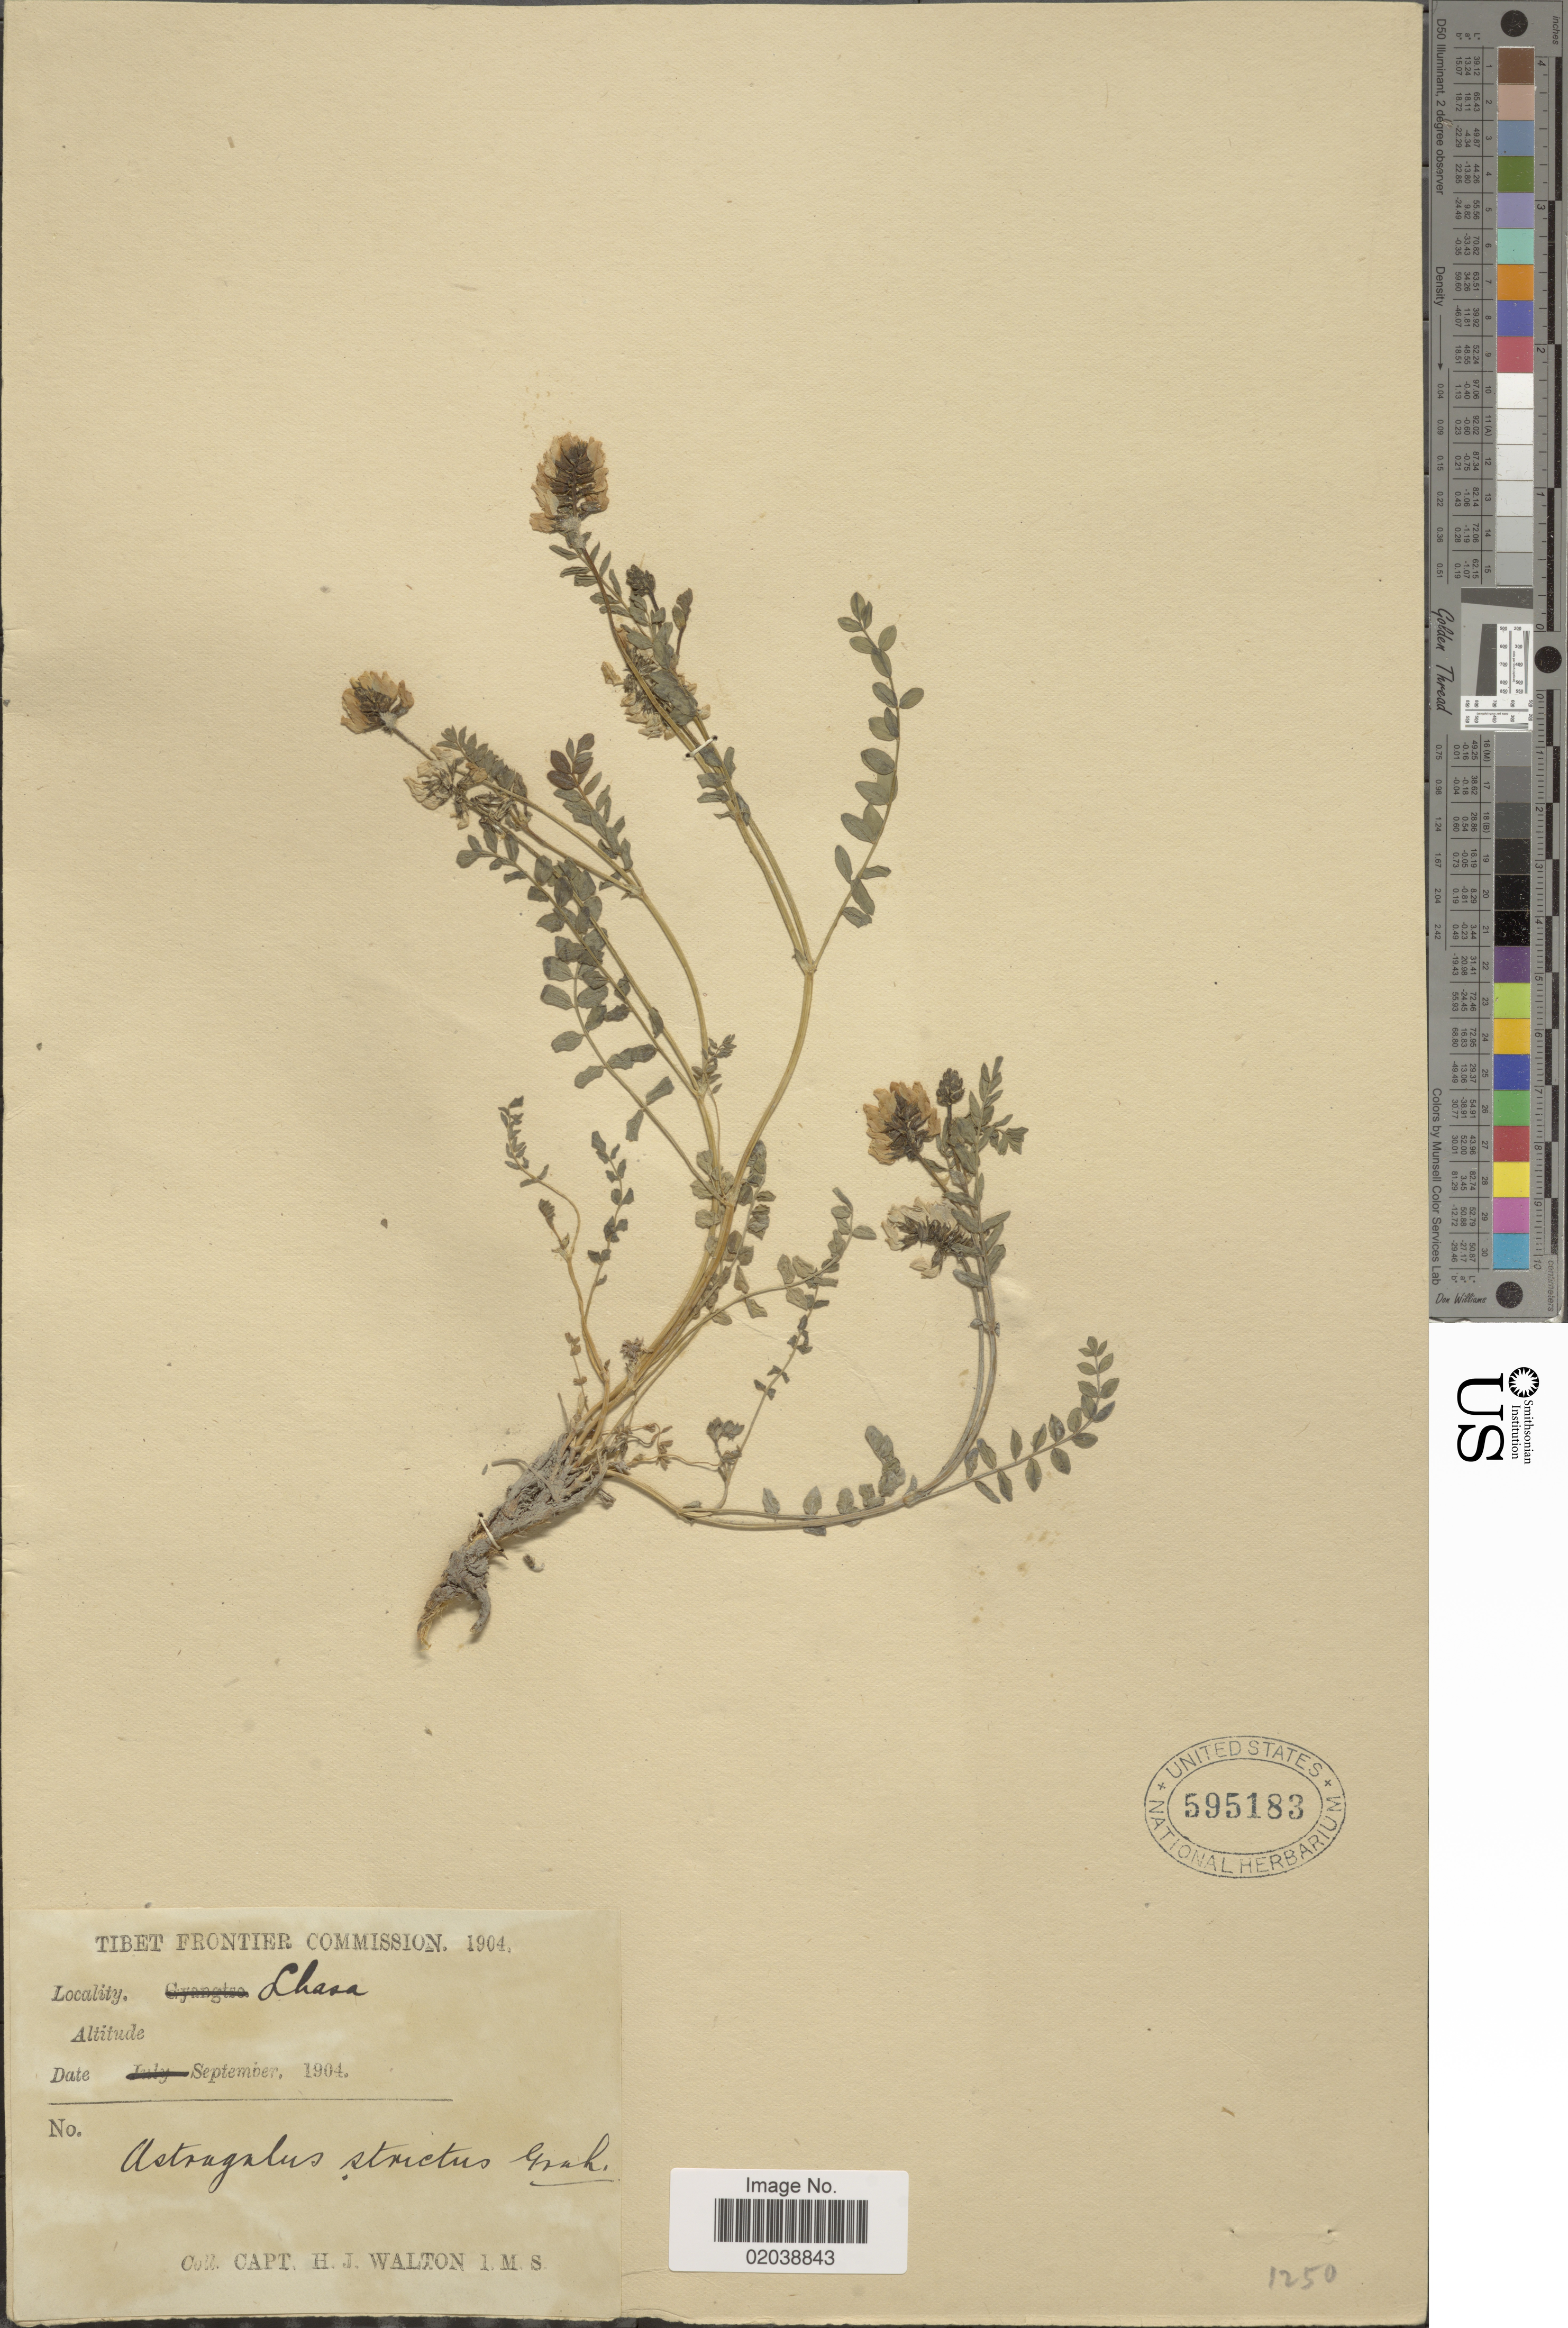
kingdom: Plantae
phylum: Tracheophyta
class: Magnoliopsida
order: Fabales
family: Fabaceae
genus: Astragalus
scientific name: Astragalus strictus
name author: Graham ex Benth.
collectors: H. Walton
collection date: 1904-09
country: China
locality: Lhasa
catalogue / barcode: US 595183